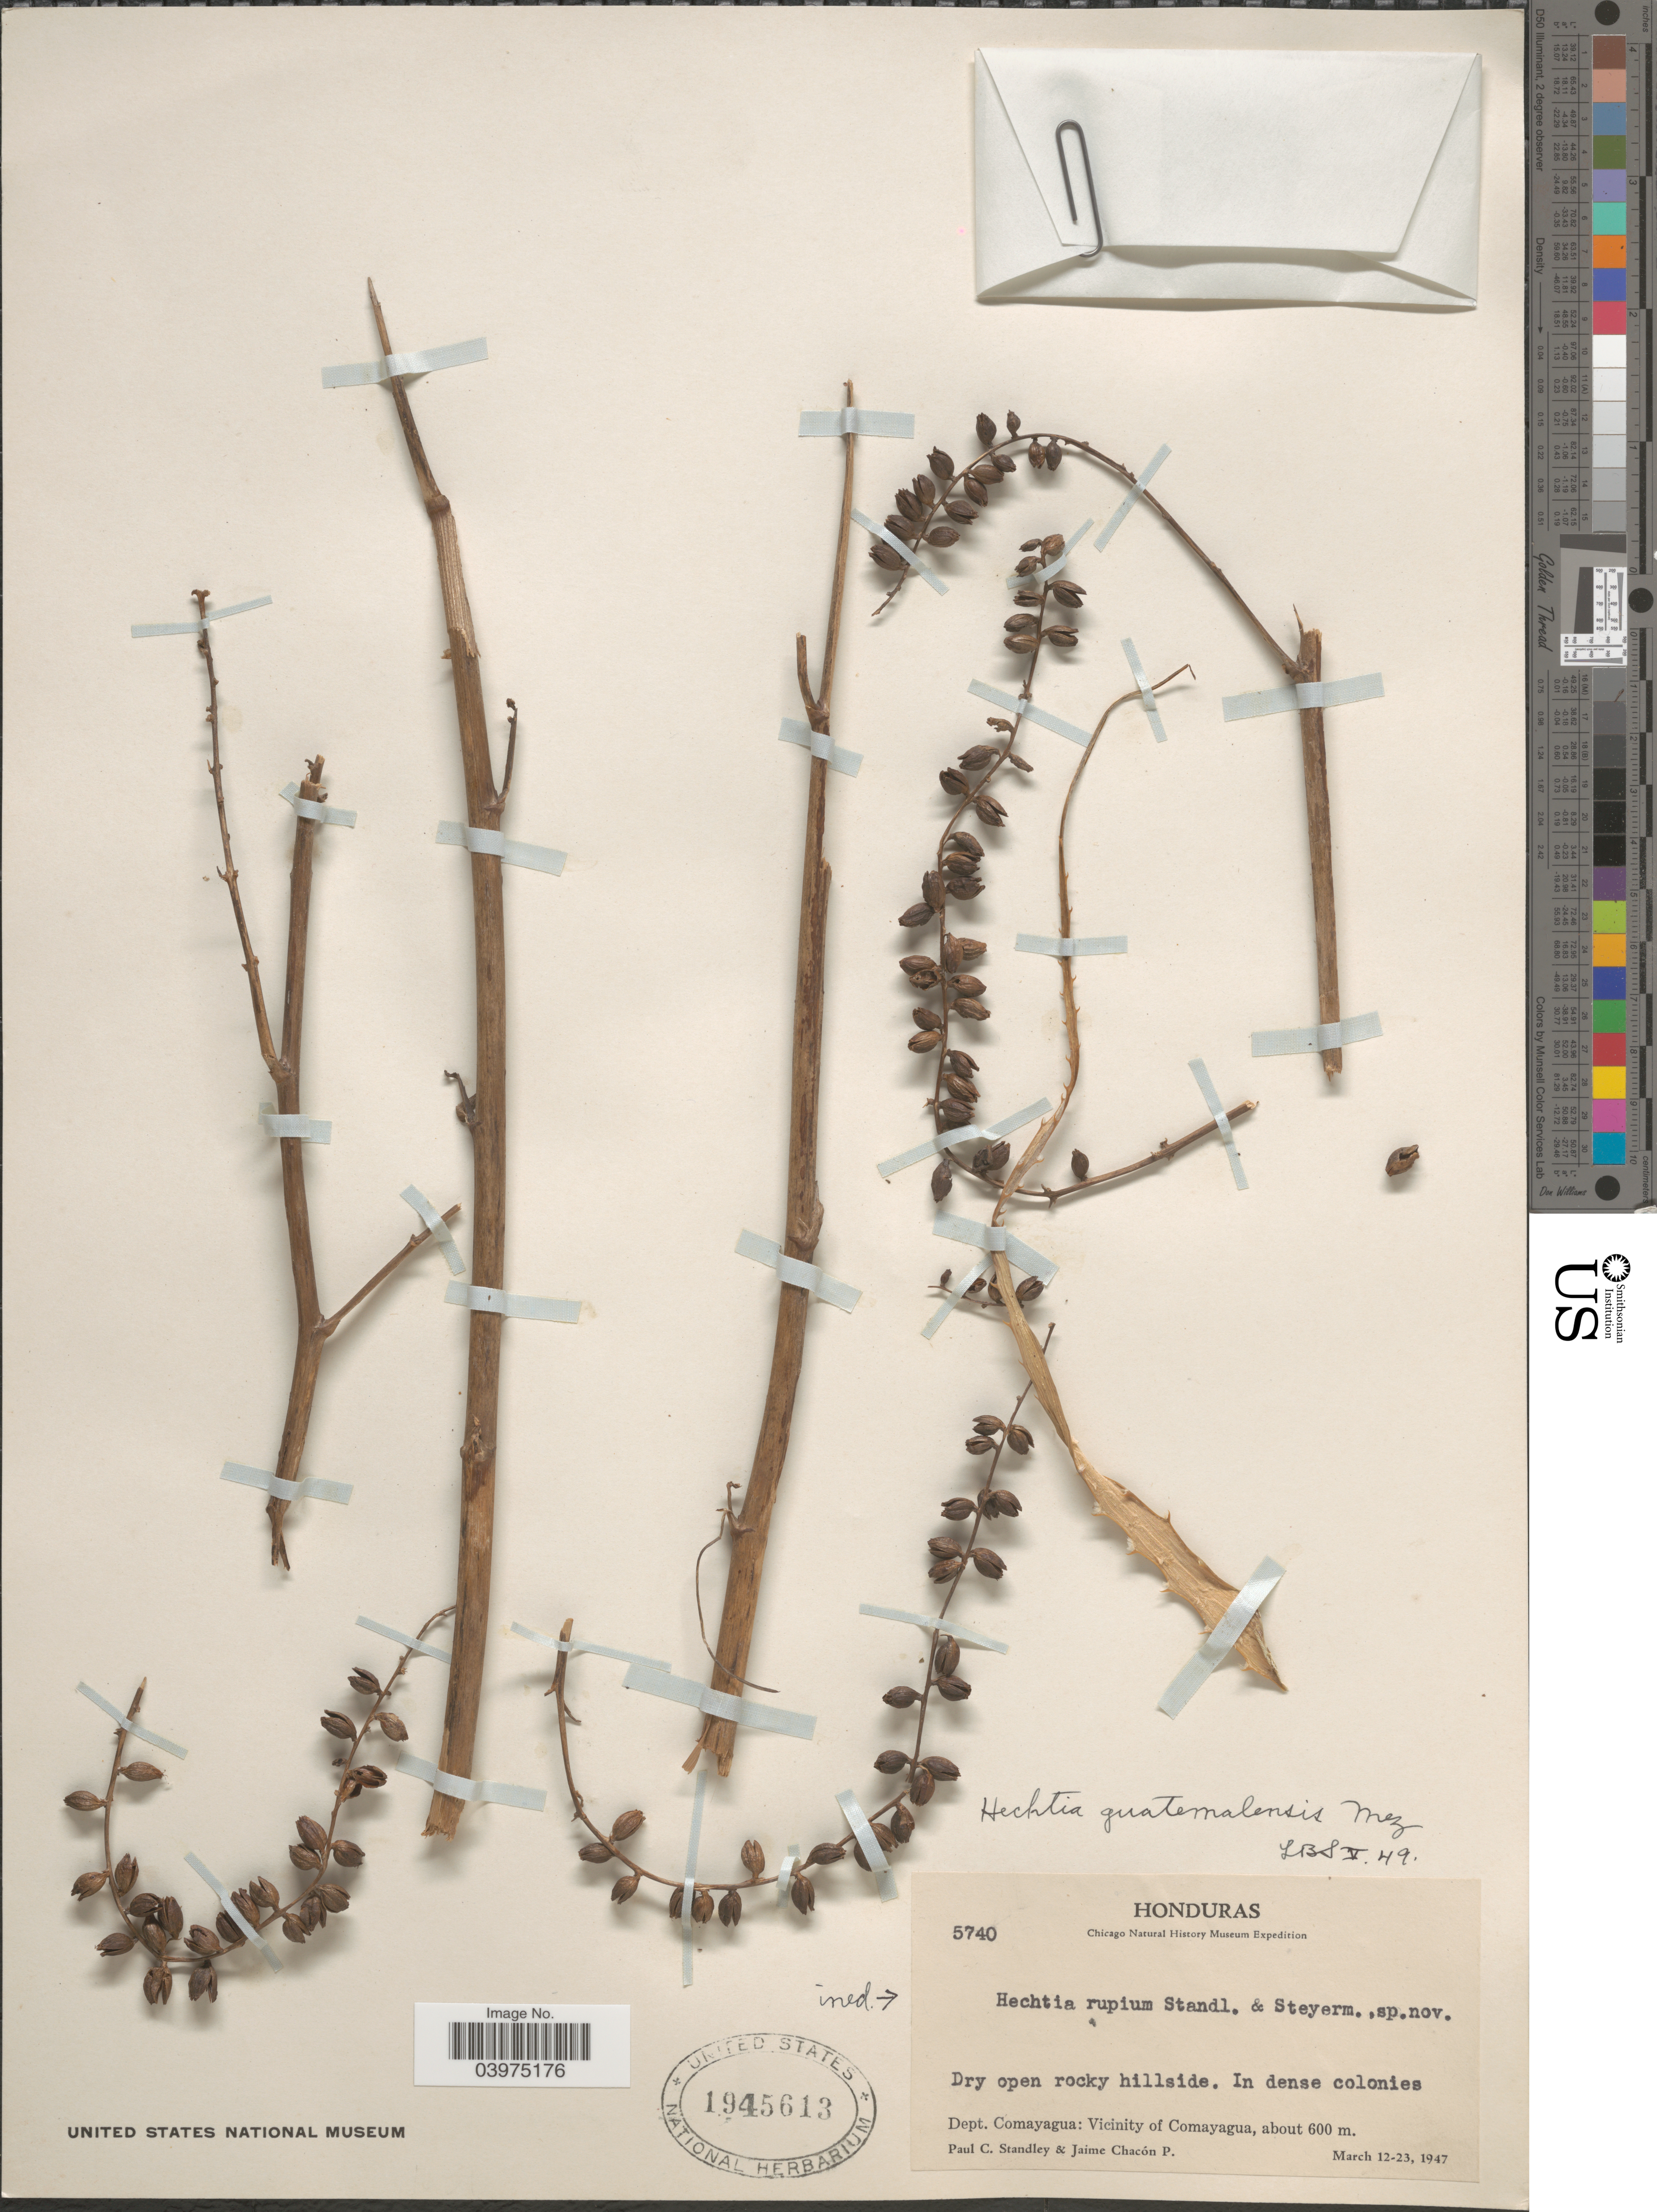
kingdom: Plantae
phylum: Tracheophyta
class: Liliopsida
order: Poales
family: Bromeliaceae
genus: Hechtia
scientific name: Hechtia guatemalensis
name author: Mez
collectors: P. C. Standley & J. Chacon P.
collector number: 5740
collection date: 1947-03-12/1947-03-23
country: Honduras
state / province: Comayagua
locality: Chicago Natural History Museum Expedition. Dept. Comayagua: Vicinity of Comayagua.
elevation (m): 600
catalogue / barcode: US 1945613